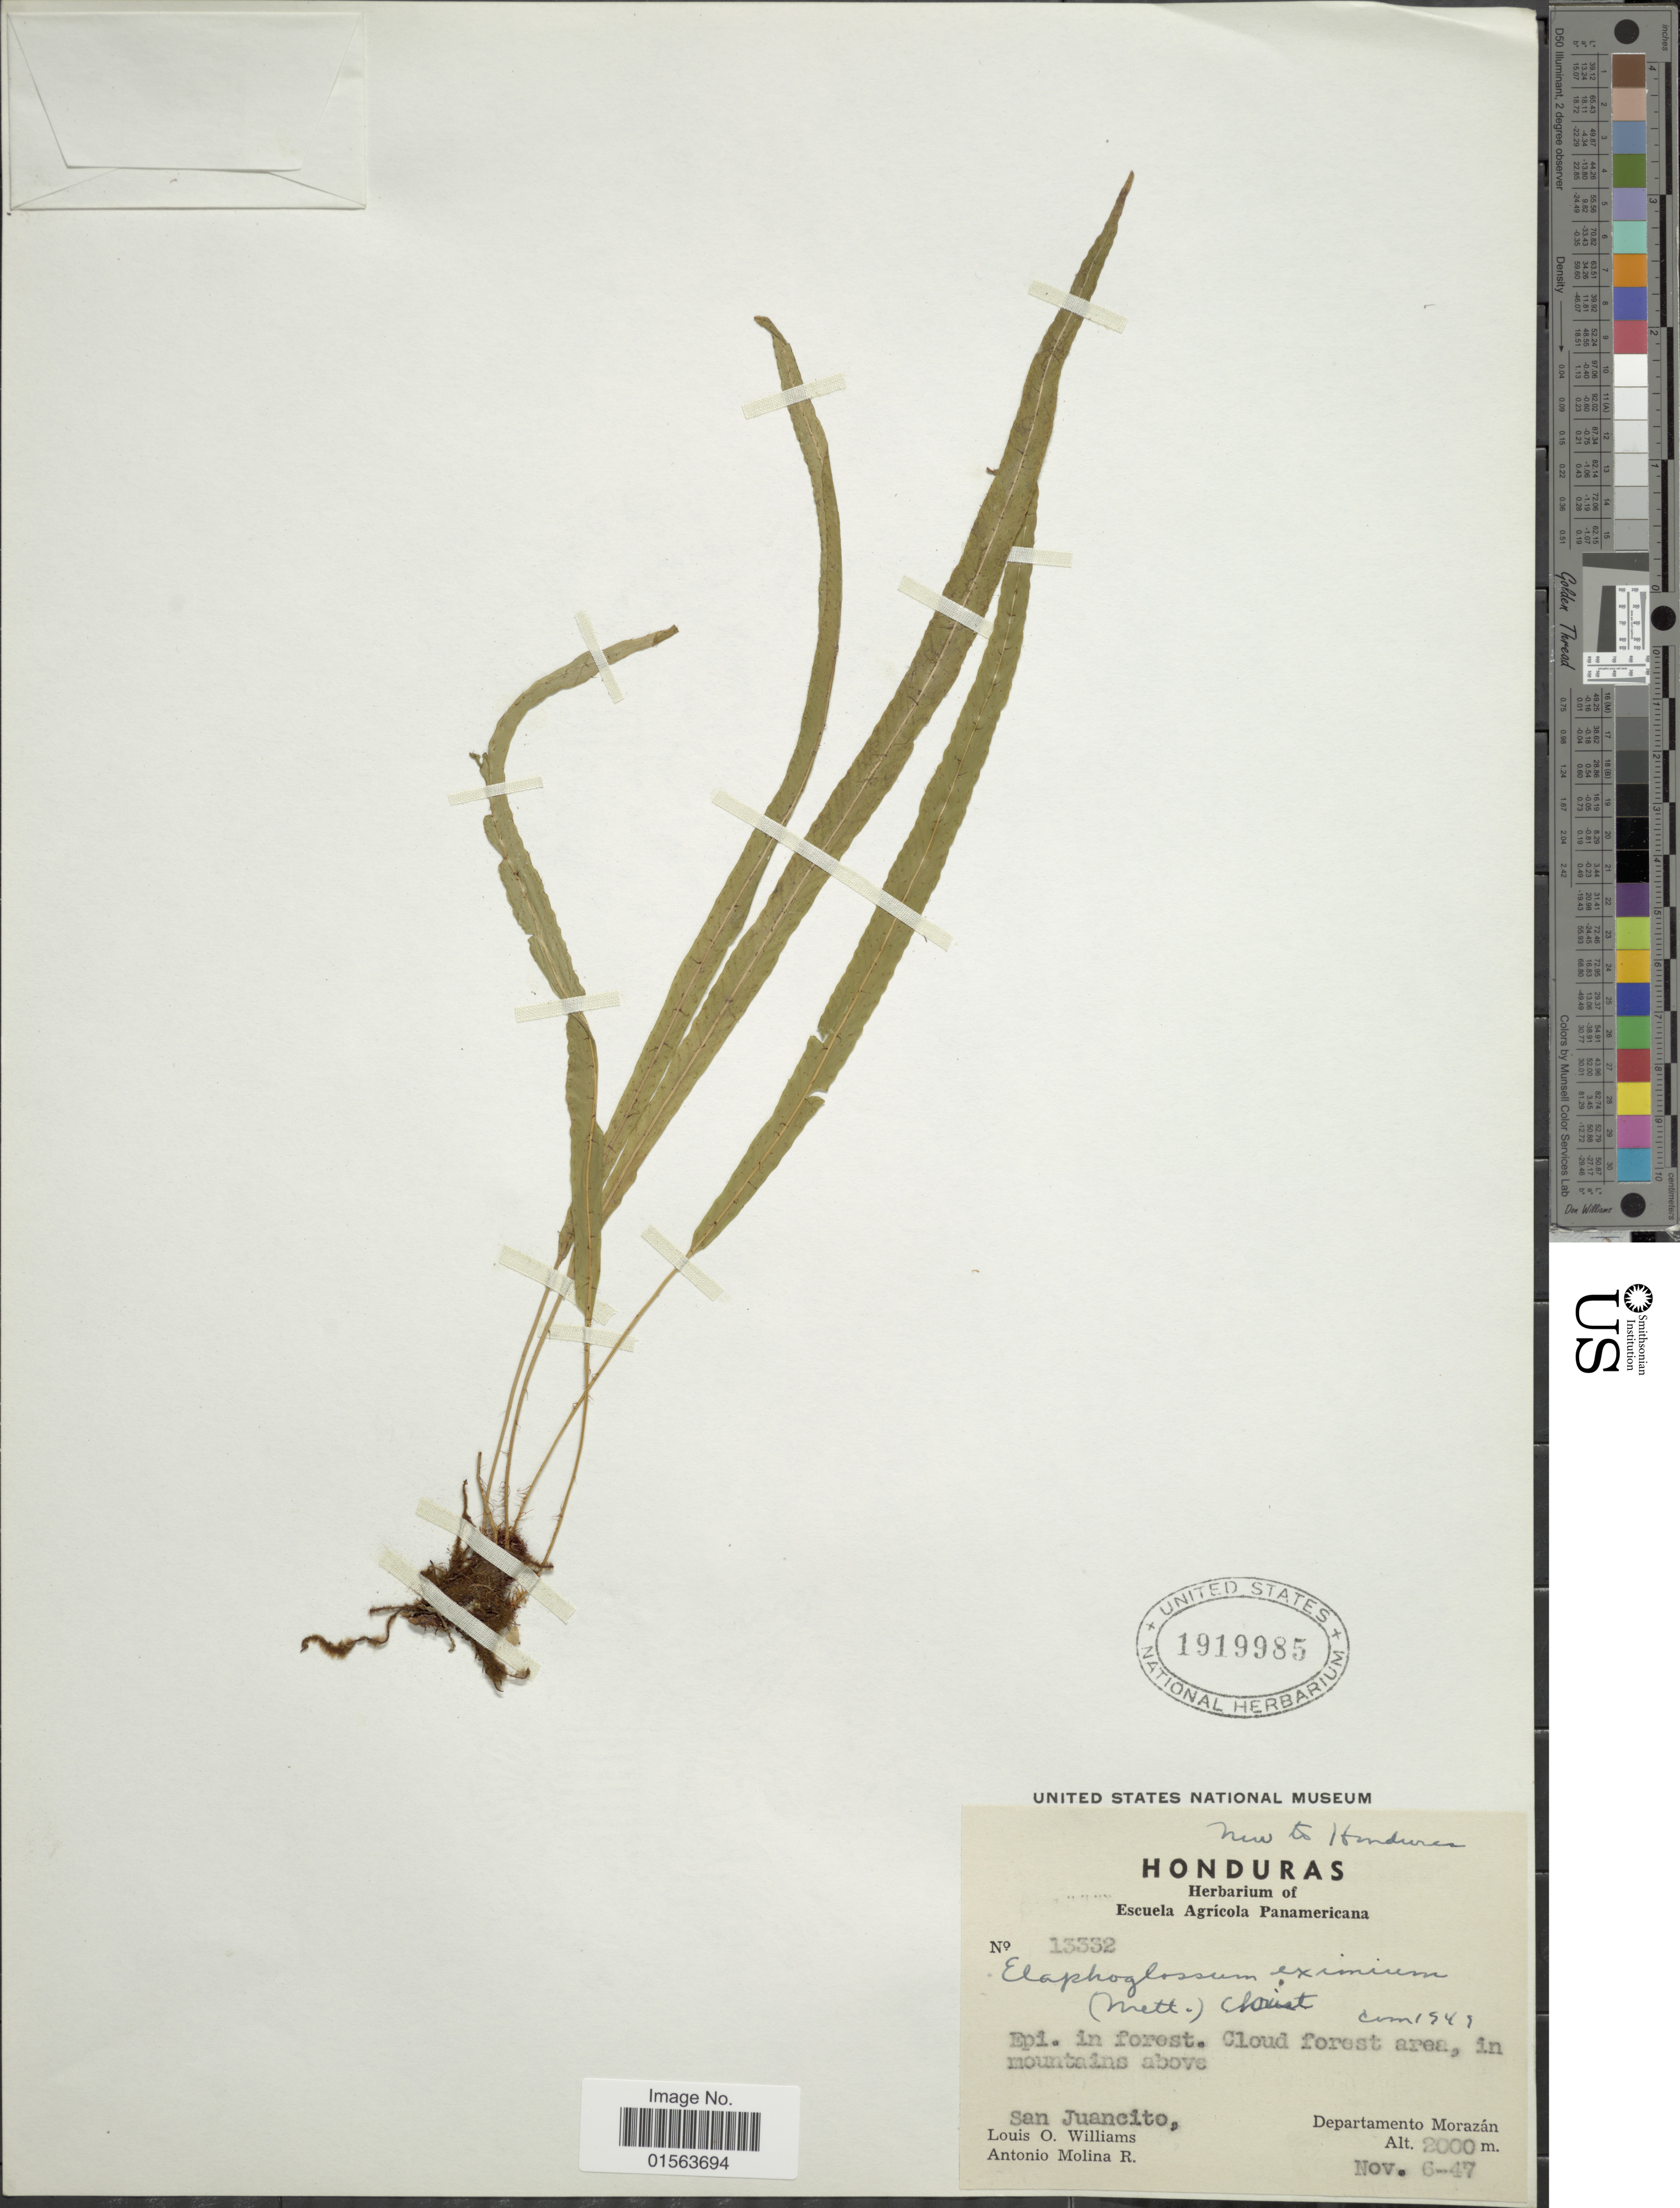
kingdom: Plantae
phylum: Tracheophyta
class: Polypodiopsida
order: Polypodiales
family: Dryopteridaceae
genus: Elaphoglossum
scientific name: Elaphoglossum eximium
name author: (Mett.) Christ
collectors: L. O. Williams & A. Molina R.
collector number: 13332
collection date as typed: Transcribed d/m/y: 6/11/47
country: Honduras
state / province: Fco. Morazán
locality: In moutains aboveSan Juancito, Departamento Morazan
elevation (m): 2000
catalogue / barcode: US 1919985